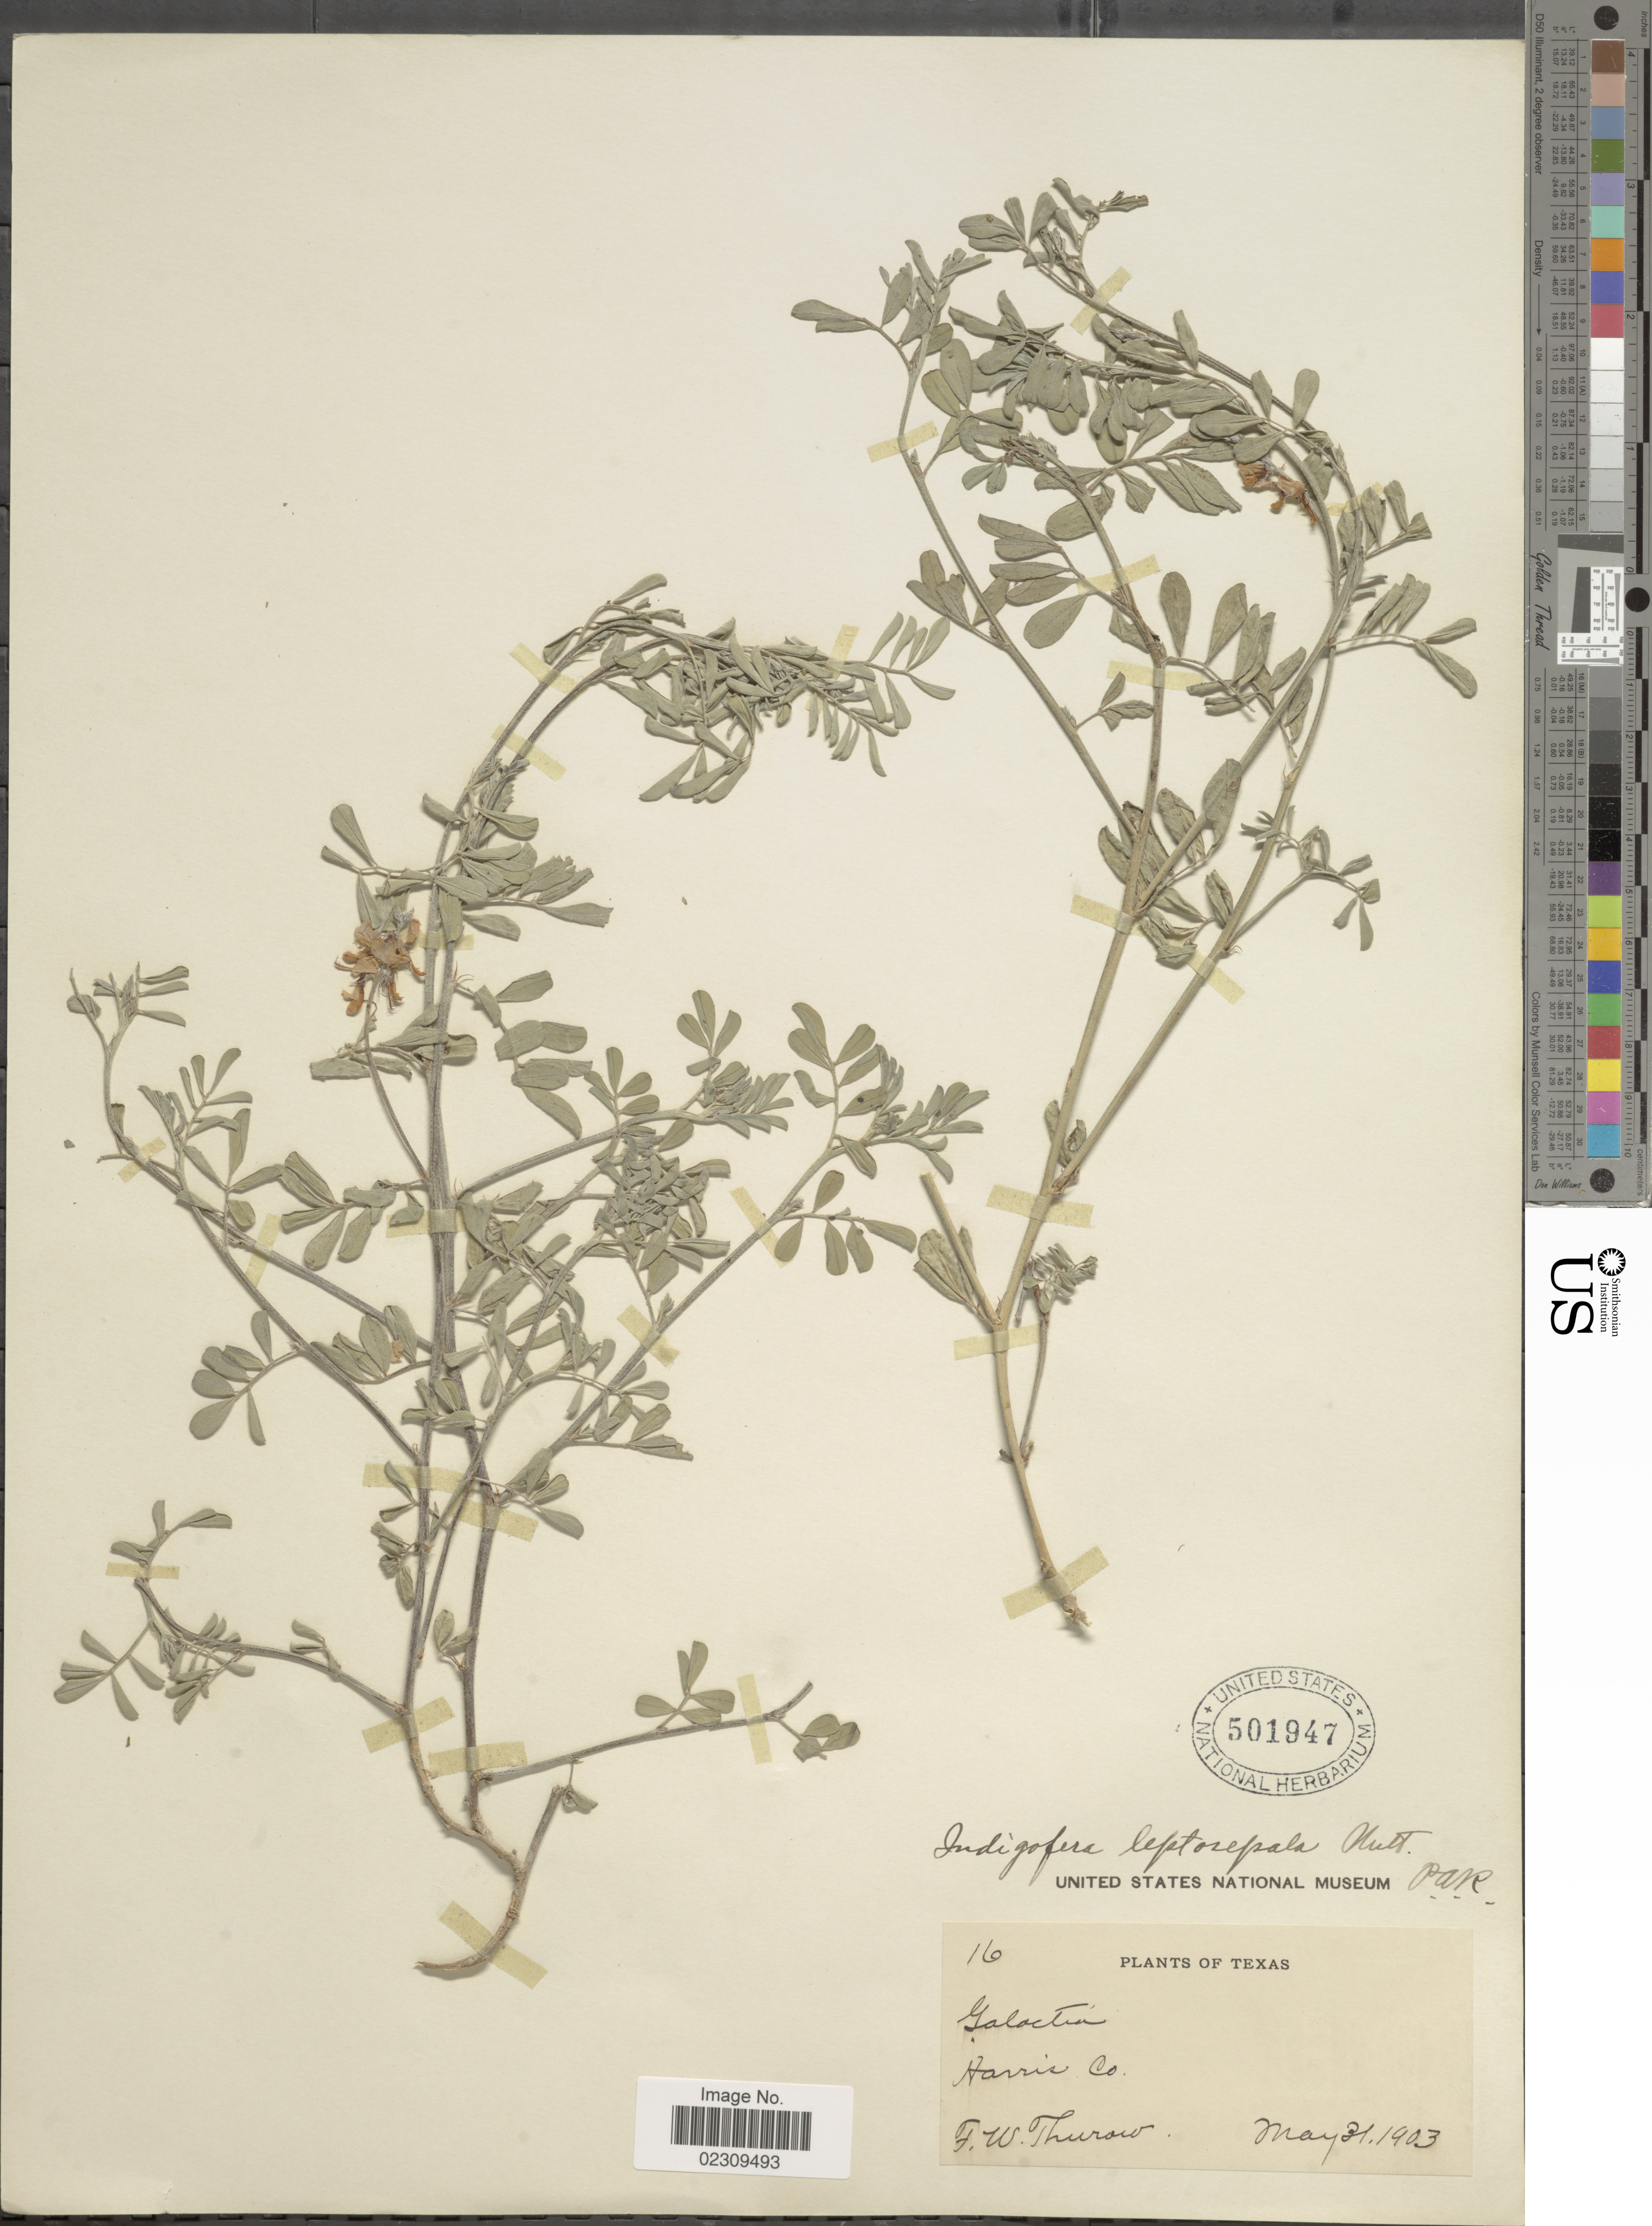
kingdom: Plantae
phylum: Tracheophyta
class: Magnoliopsida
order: Fabales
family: Fabaceae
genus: Indigofera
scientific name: Indigofera leptosepala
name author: Nutt.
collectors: F. W. Thurow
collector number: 16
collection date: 1903-05-31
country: United States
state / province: Texas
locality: Harris Co.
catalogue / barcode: US 501947